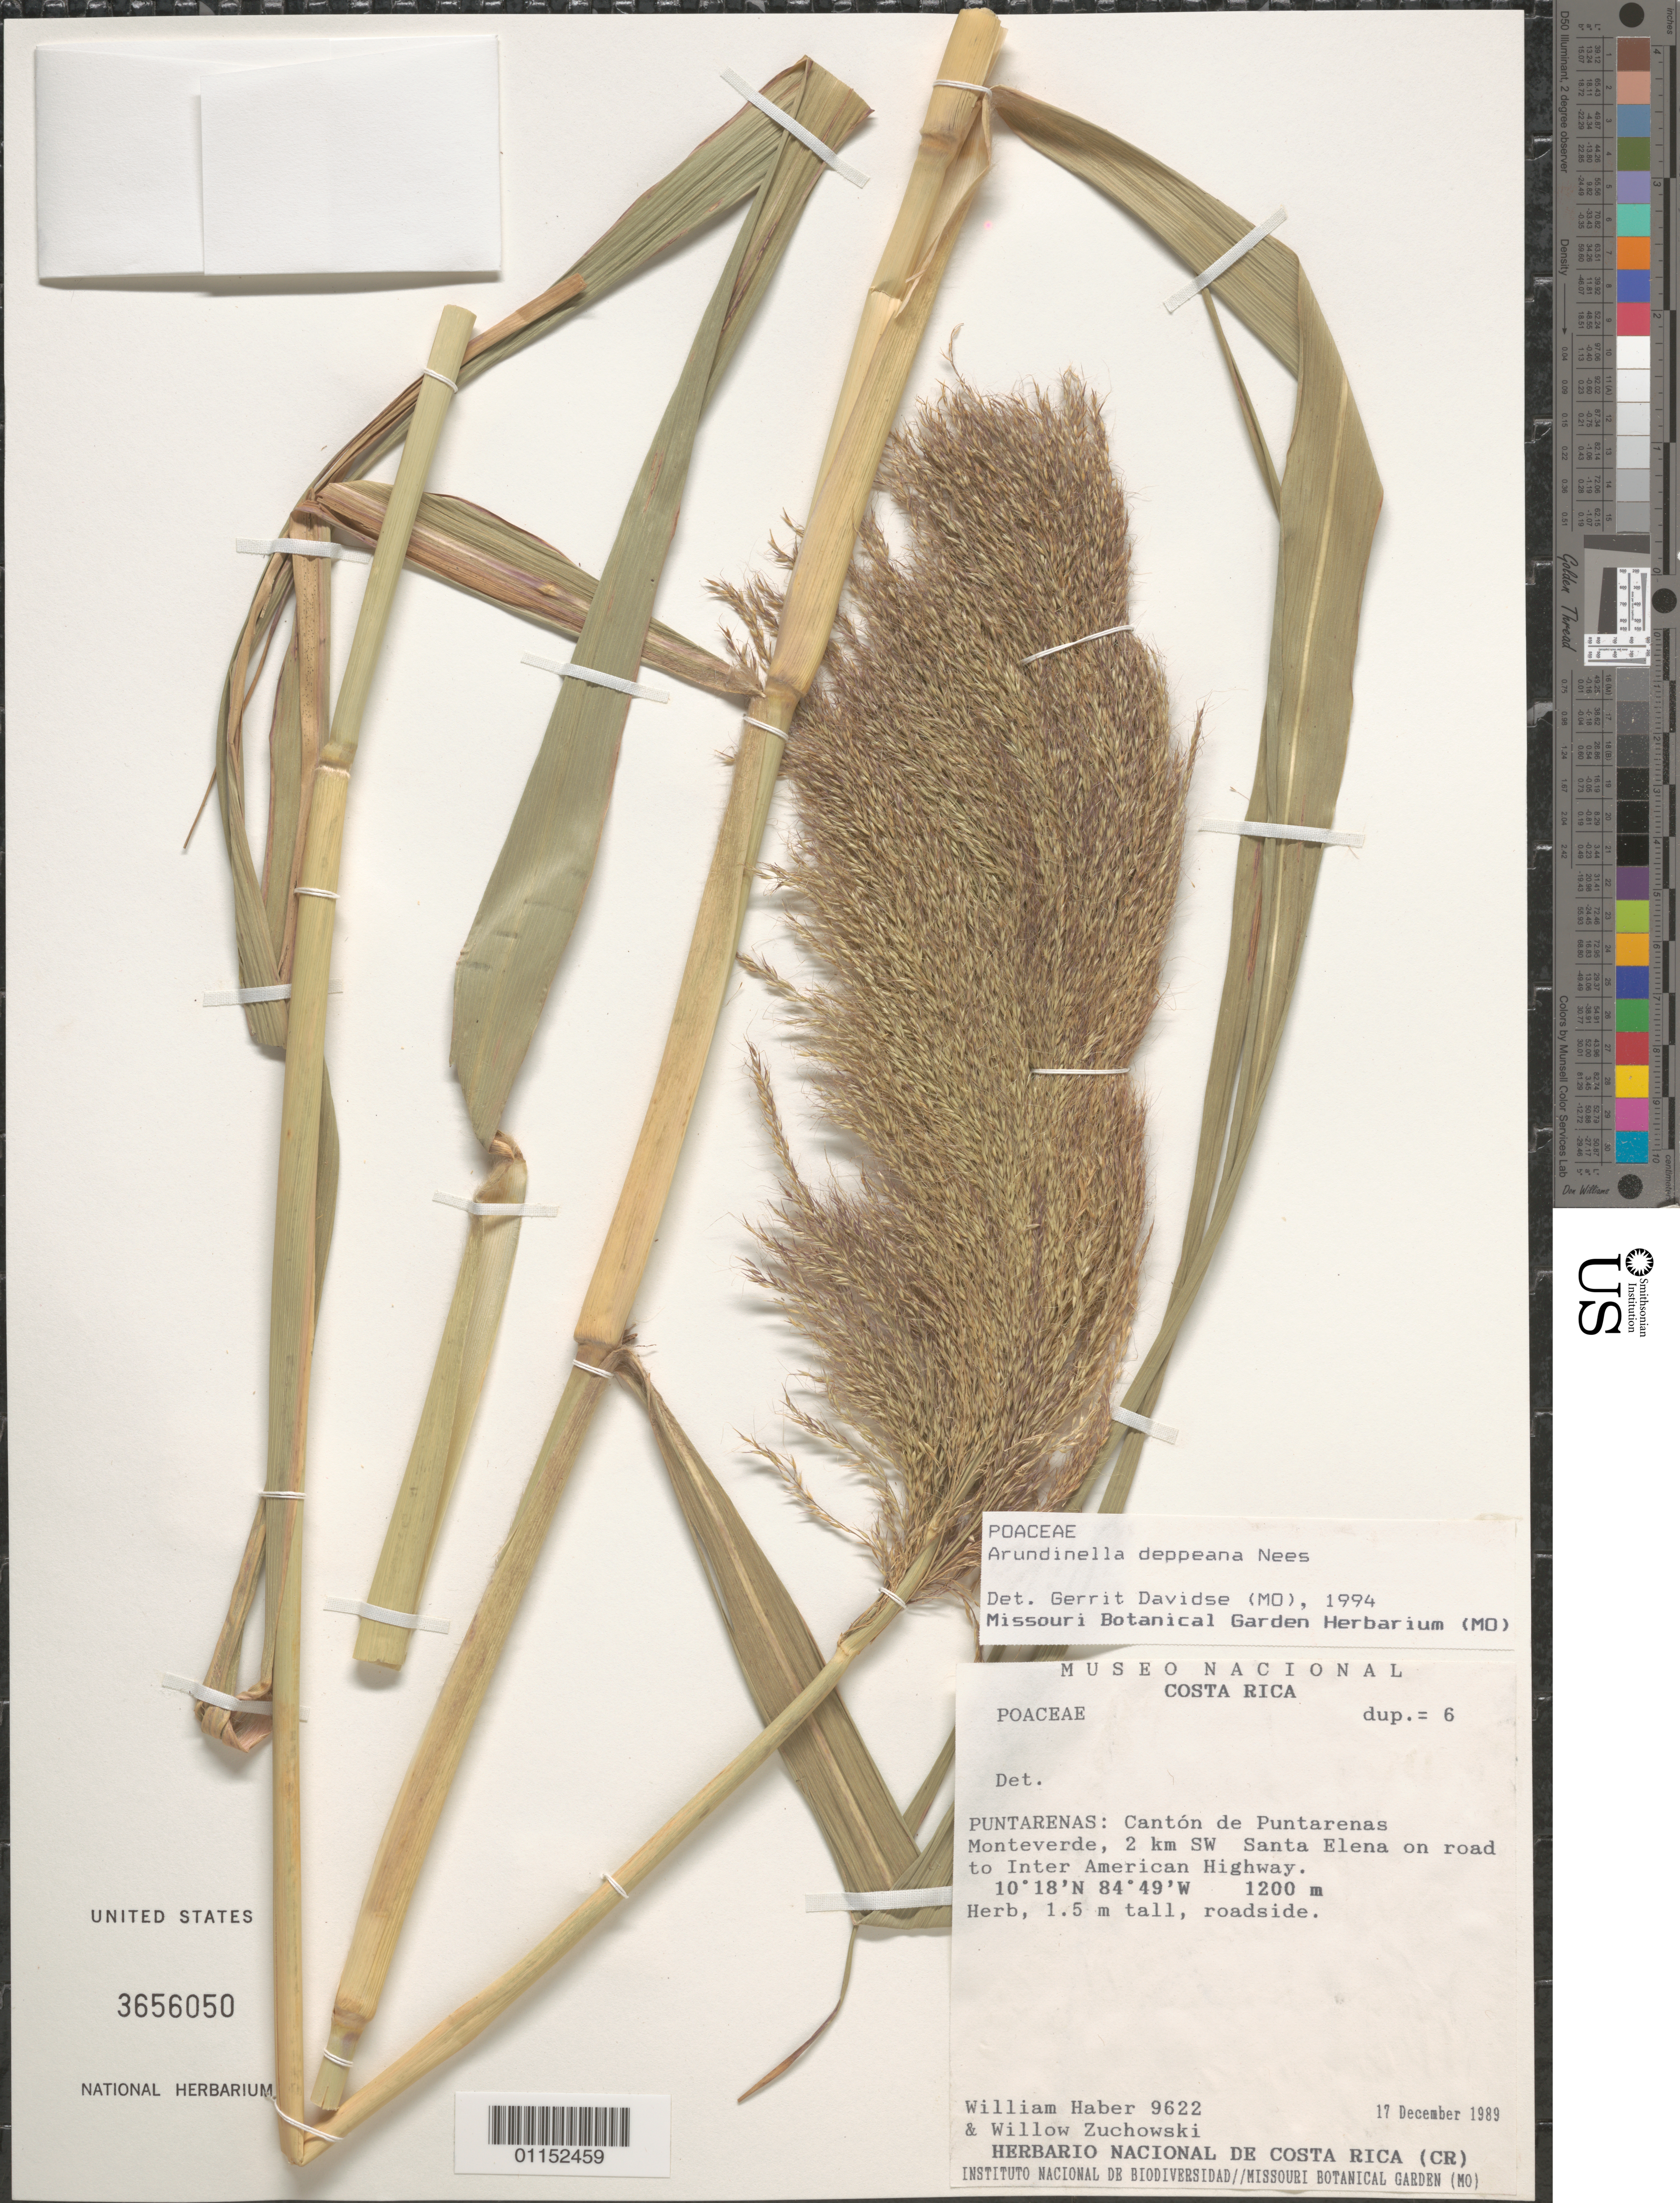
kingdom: Plantae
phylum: Tracheophyta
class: Liliopsida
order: Poales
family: Poaceae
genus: Arundinella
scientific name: Arundinella deppeana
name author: Nees ex Steud.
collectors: W. Haber & W. Zuchowski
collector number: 9622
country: Costa Rica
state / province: Puntarenas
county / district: Monteverde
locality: SW of Santa Elena on road to Inter American Highway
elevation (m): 1200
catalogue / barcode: US 3656050